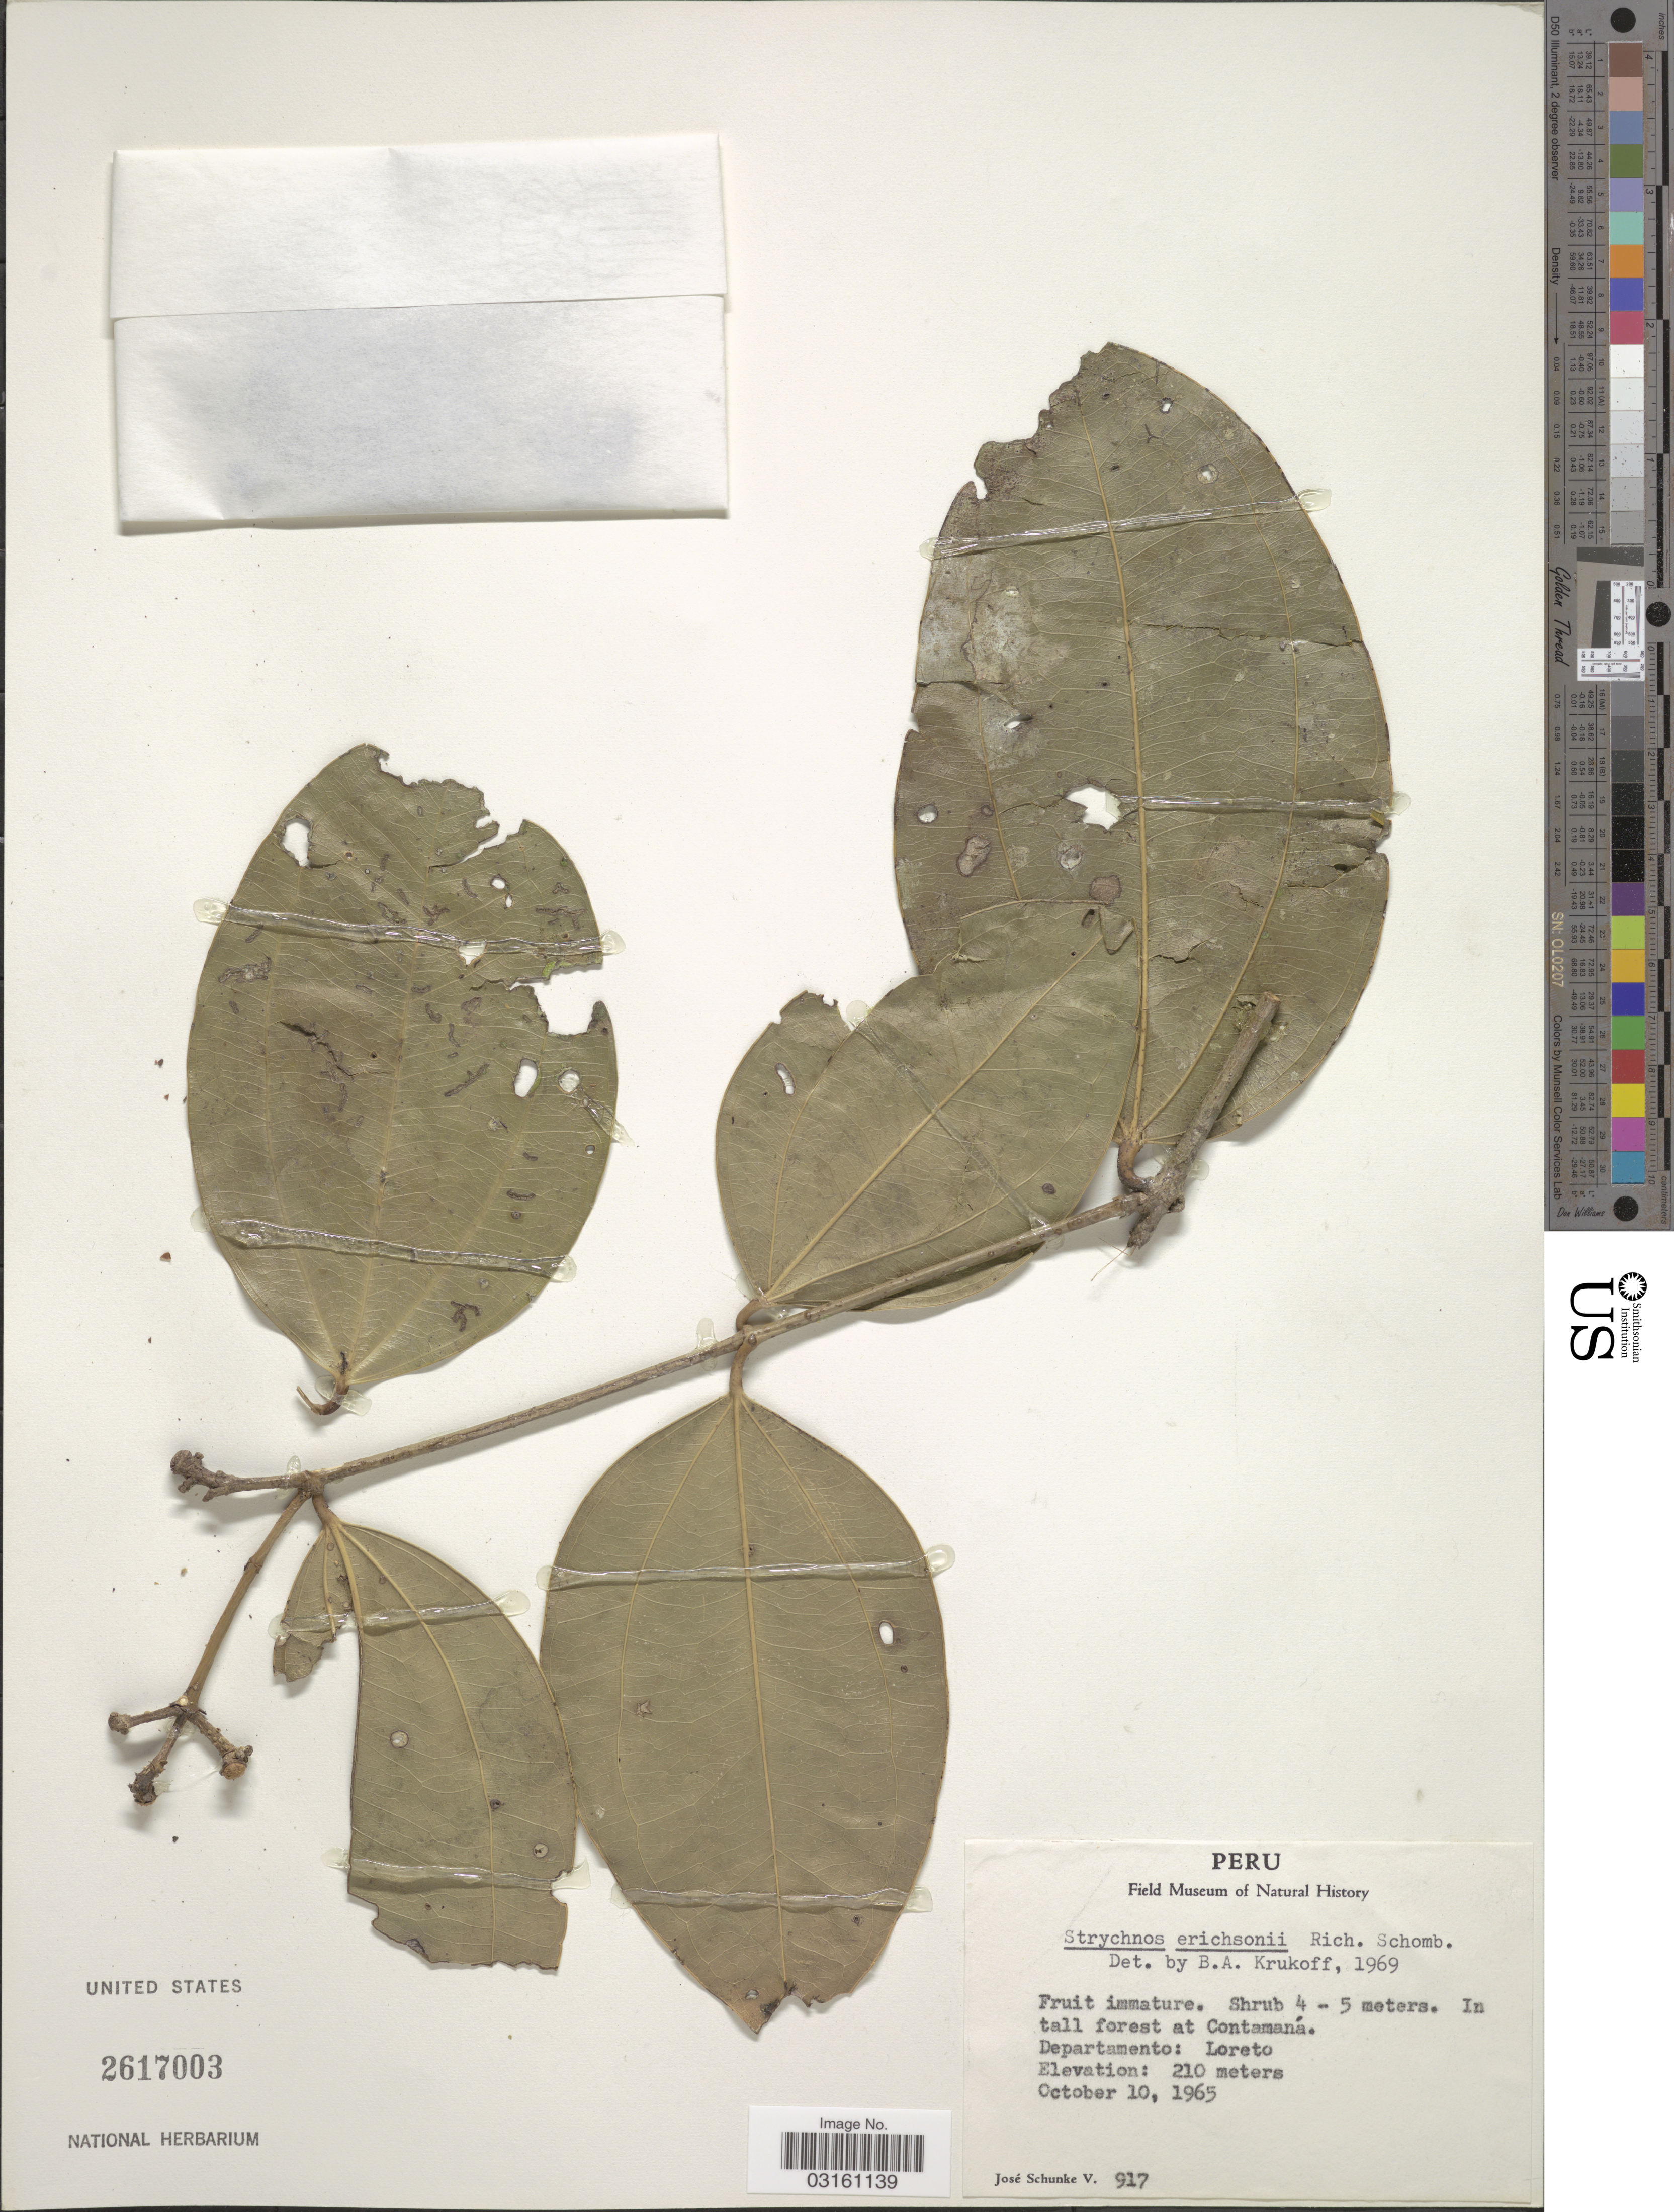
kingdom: Plantae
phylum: Tracheophyta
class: Magnoliopsida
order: Gentianales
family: Loganiaceae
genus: Strychnos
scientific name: Strychnos erichsonii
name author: R.H. Schomb. ex Progel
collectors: J. Schunke Vigo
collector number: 917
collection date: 1965-10-10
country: Peru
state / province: Loreto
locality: Contamaná. Departamento: Loreto.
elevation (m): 210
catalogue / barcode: US 2617003